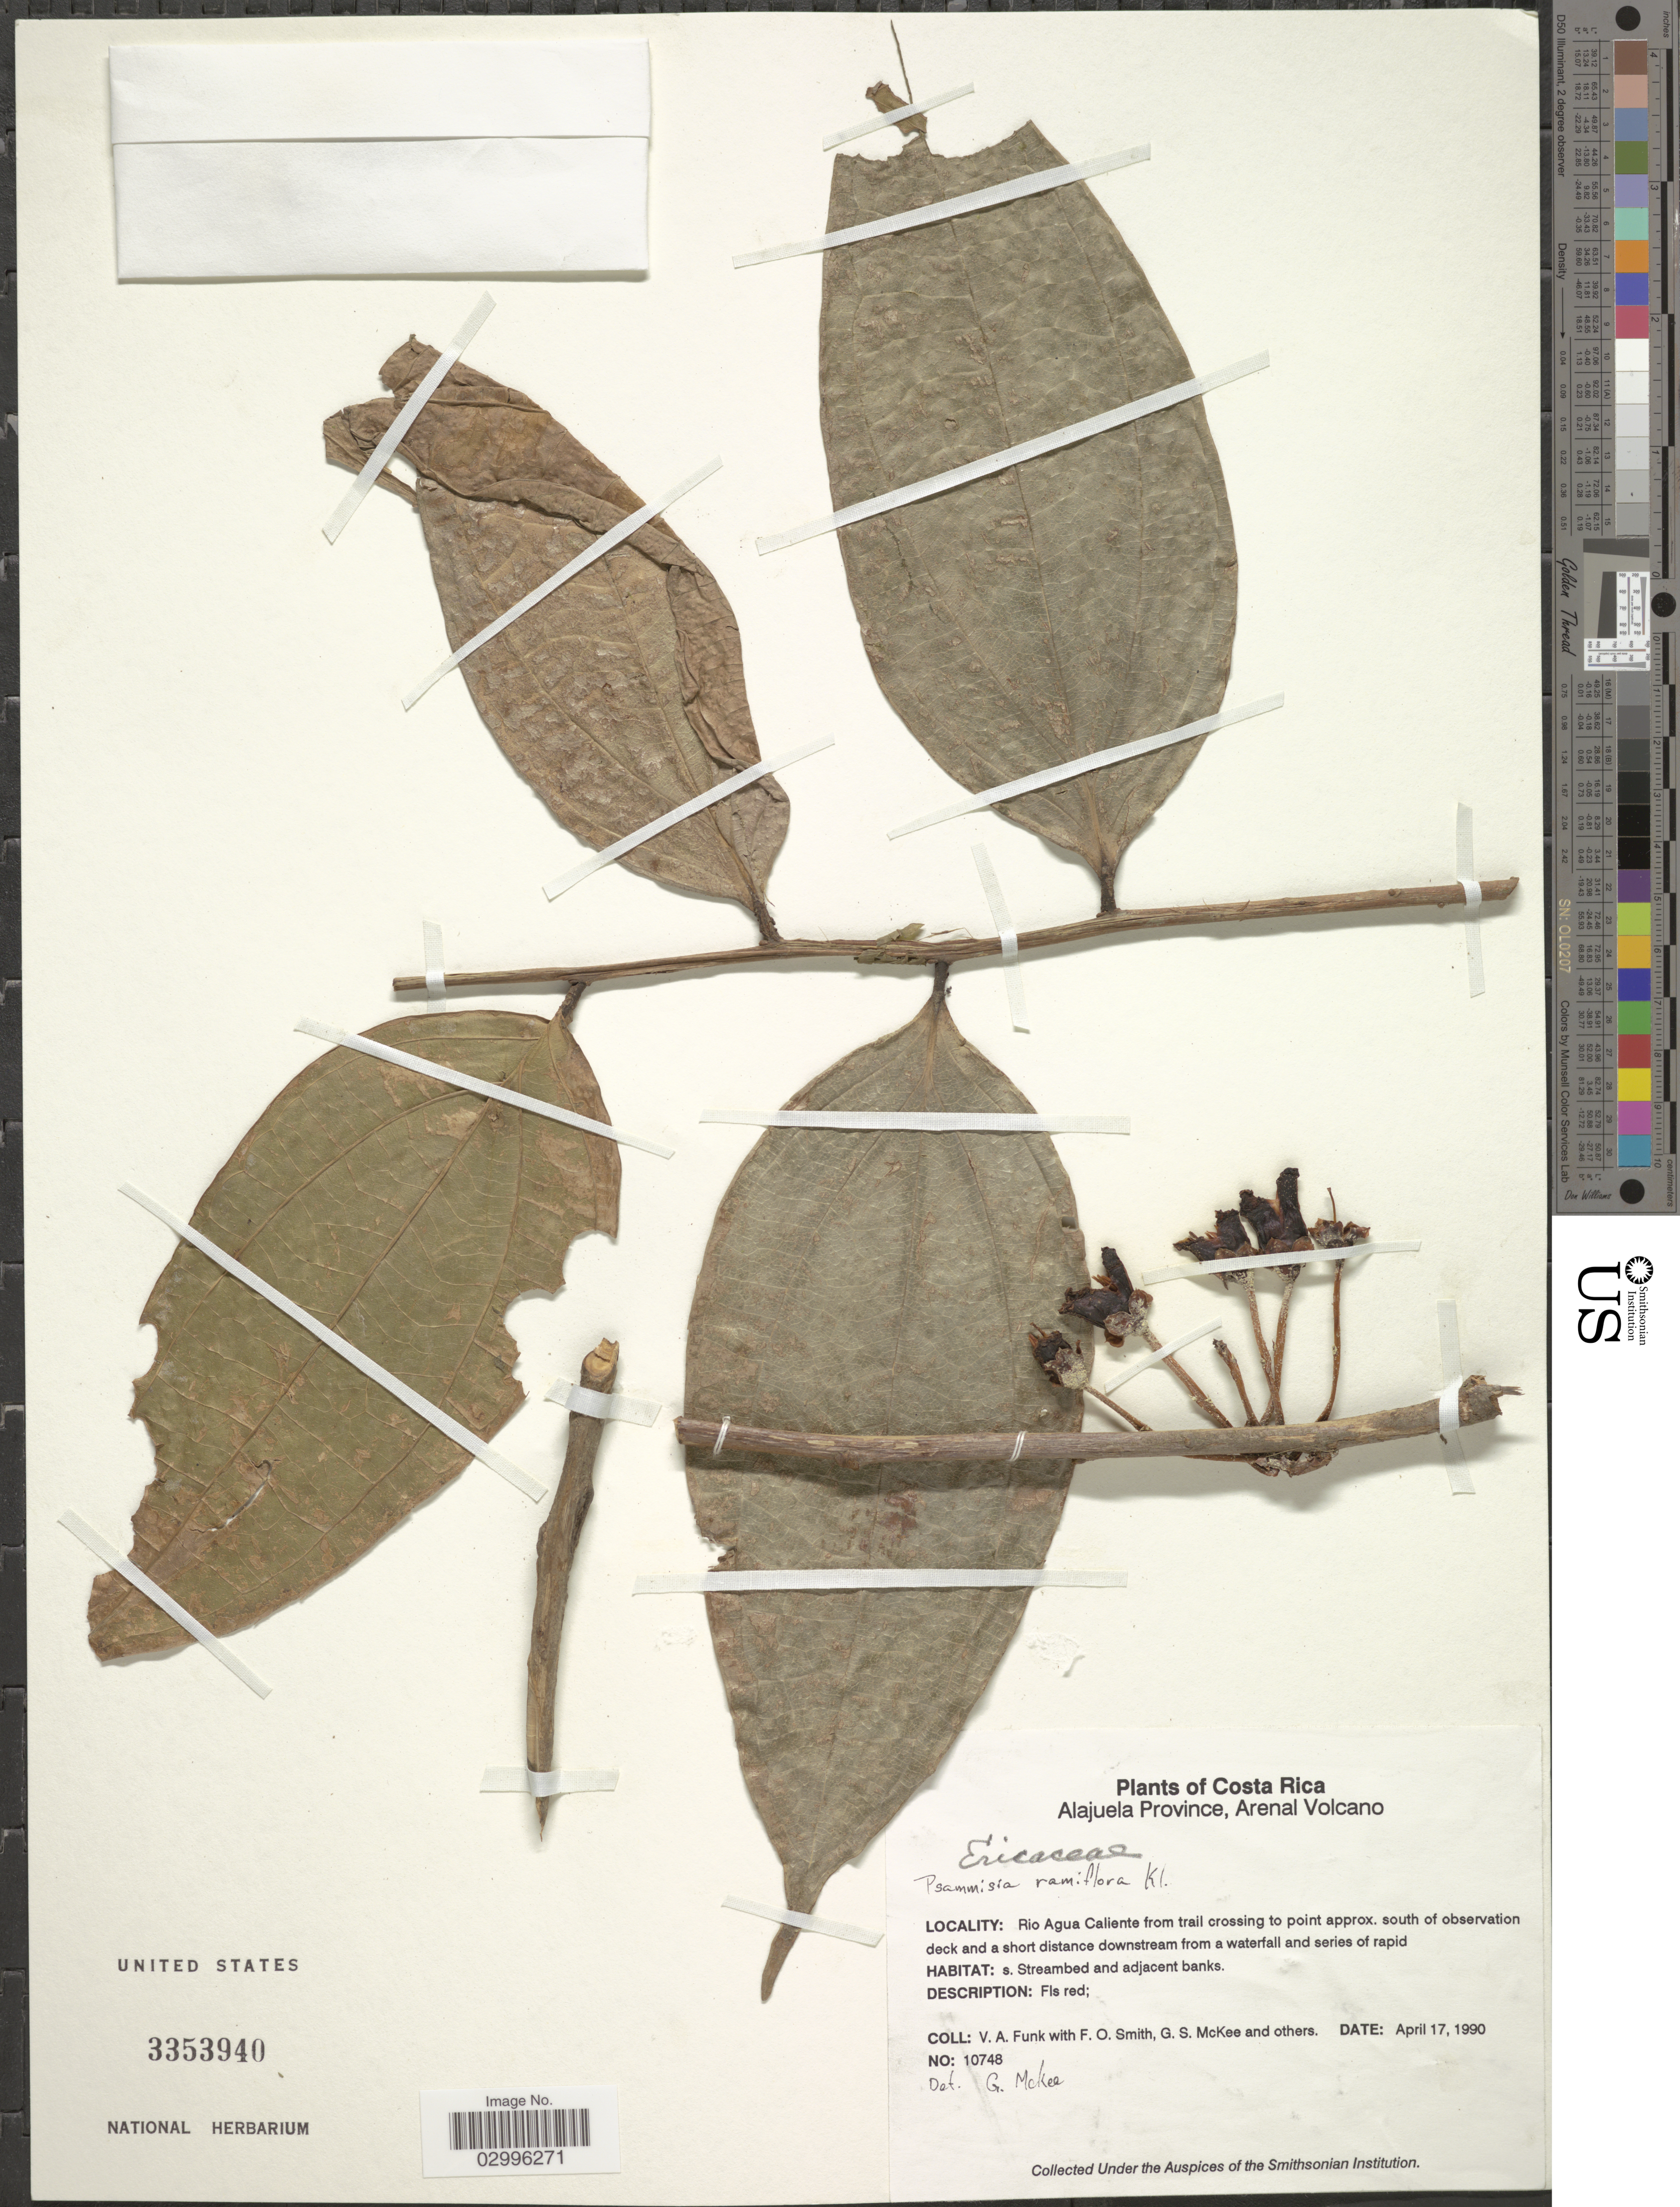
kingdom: Plantae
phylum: Tracheophyta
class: Magnoliopsida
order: Ericales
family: Ericaceae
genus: Psammisia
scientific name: Psammisia ramiflora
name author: Klotzsch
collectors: V. Funk, F. Smith, G. S. McKee & et al.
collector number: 10748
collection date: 1990-04-17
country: Costa Rica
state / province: Alajuela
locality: Arenal Volcano. Rio Agua Caliente from trail crossing to point approx. south of observation deck and a short downstream from a waterfall and series of rapid.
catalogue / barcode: US 3353940